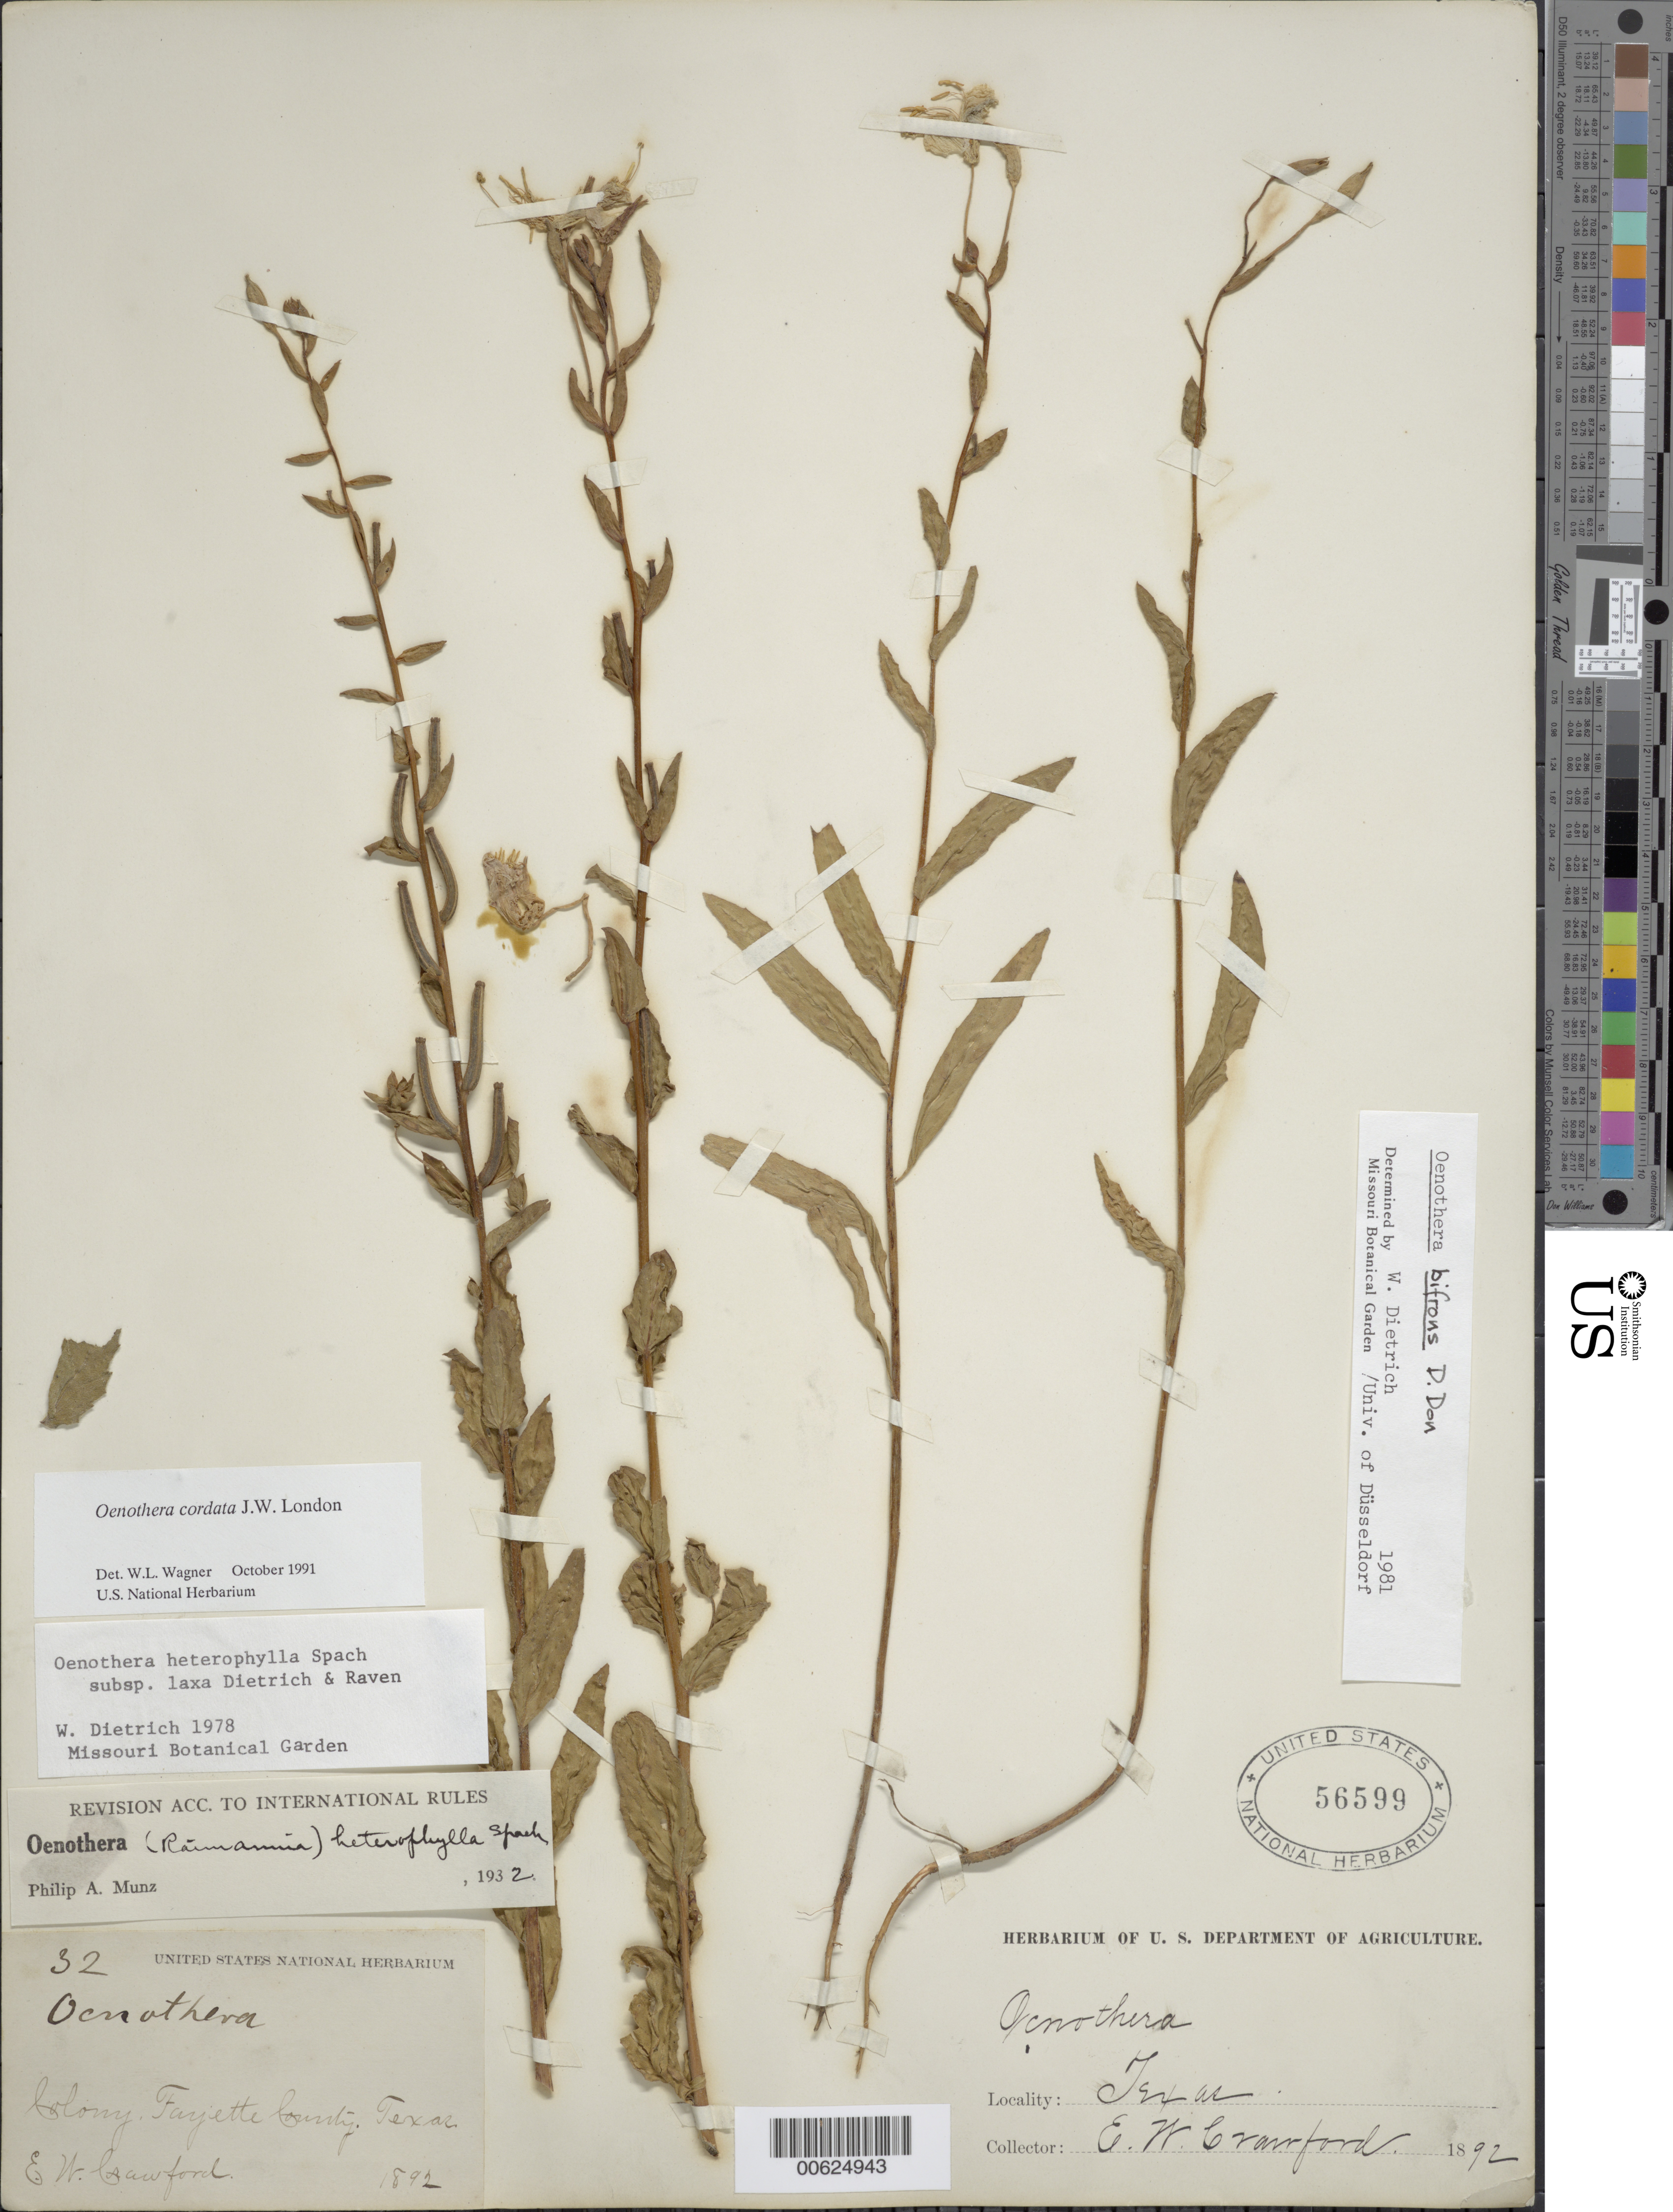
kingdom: Plantae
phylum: Tracheophyta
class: Magnoliopsida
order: Myrtales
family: Onagraceae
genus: Oenothera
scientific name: Oenothera cordata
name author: J.W. Loudon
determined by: Wagner, W. L., (BOT), Smithsonian Institution - National Museum of Natural History (UNITED STATES)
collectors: E. Crawford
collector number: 32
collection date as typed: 1892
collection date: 1892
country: United States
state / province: Texas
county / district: Fayette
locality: Colony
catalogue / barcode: US 56599